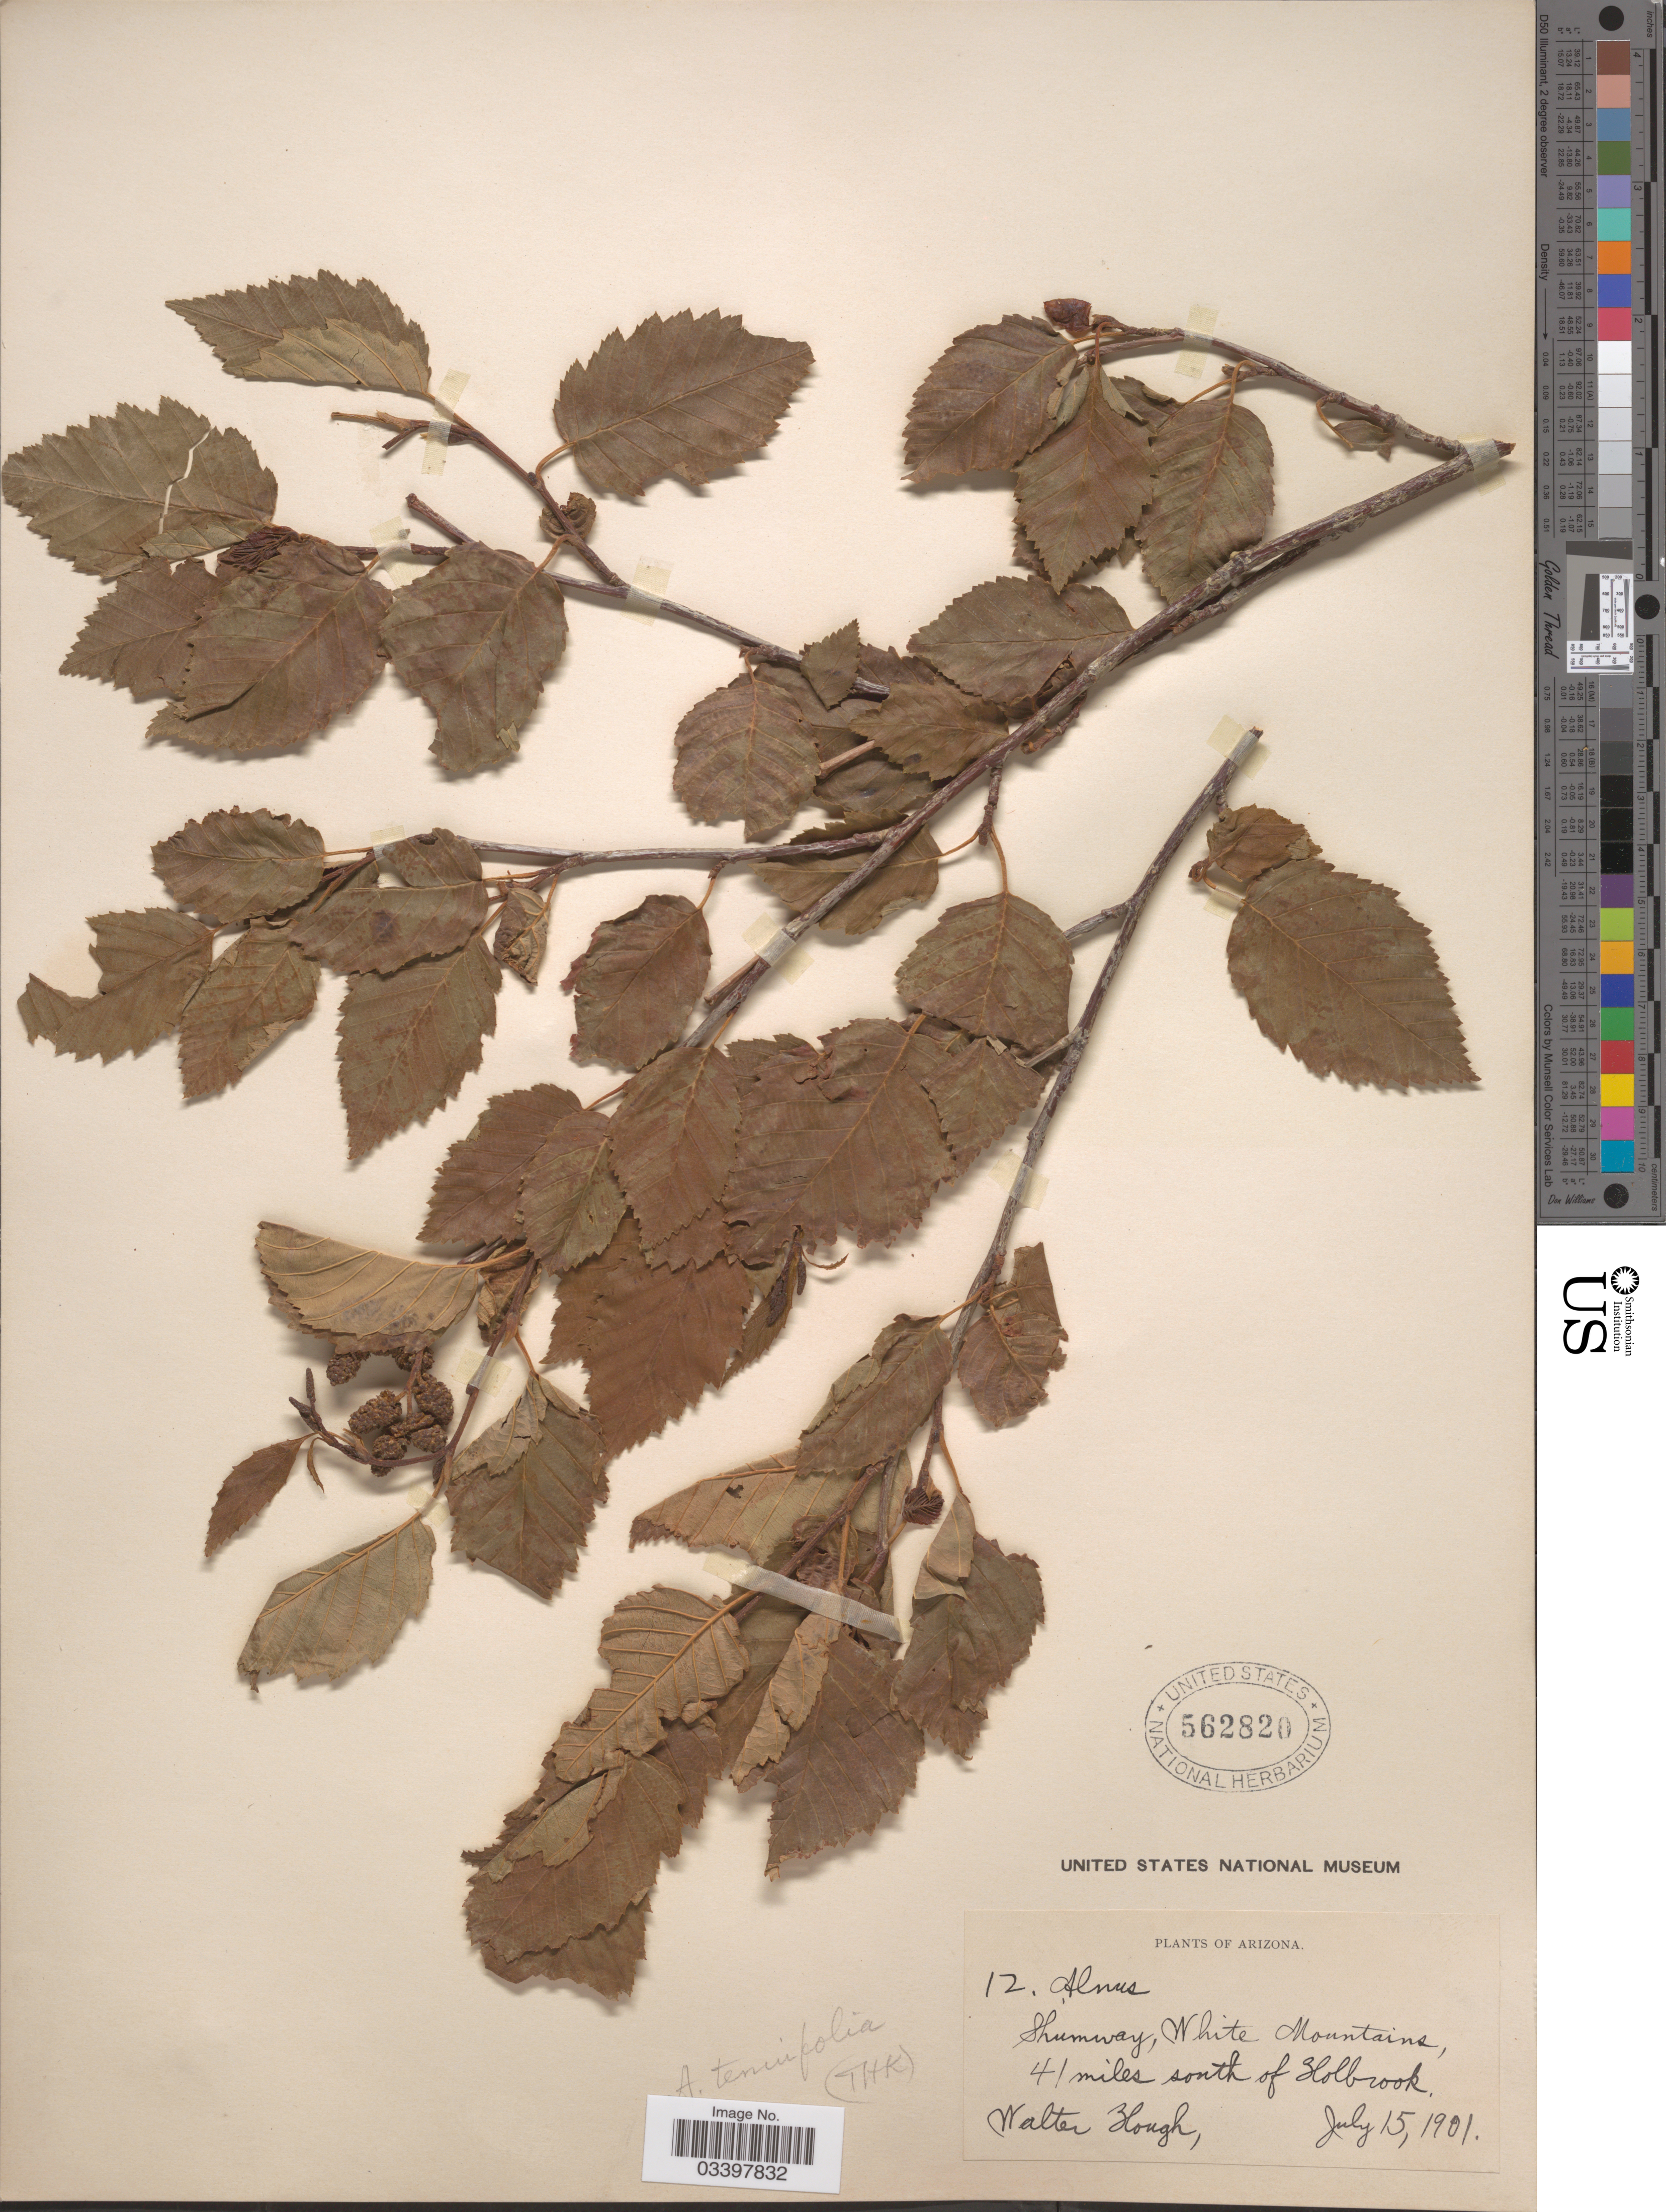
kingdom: Plantae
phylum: Tracheophyta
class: Magnoliopsida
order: Fagales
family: Betulaceae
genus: Alnus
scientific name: Alnus incana subsp. tenuifolia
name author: (Nutt.) Breitung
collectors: W. Hough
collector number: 12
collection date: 1901-07-15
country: United States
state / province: Arizona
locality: Shumway, White Mountains, 41 miles south of Holbrook.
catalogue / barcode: US 562820